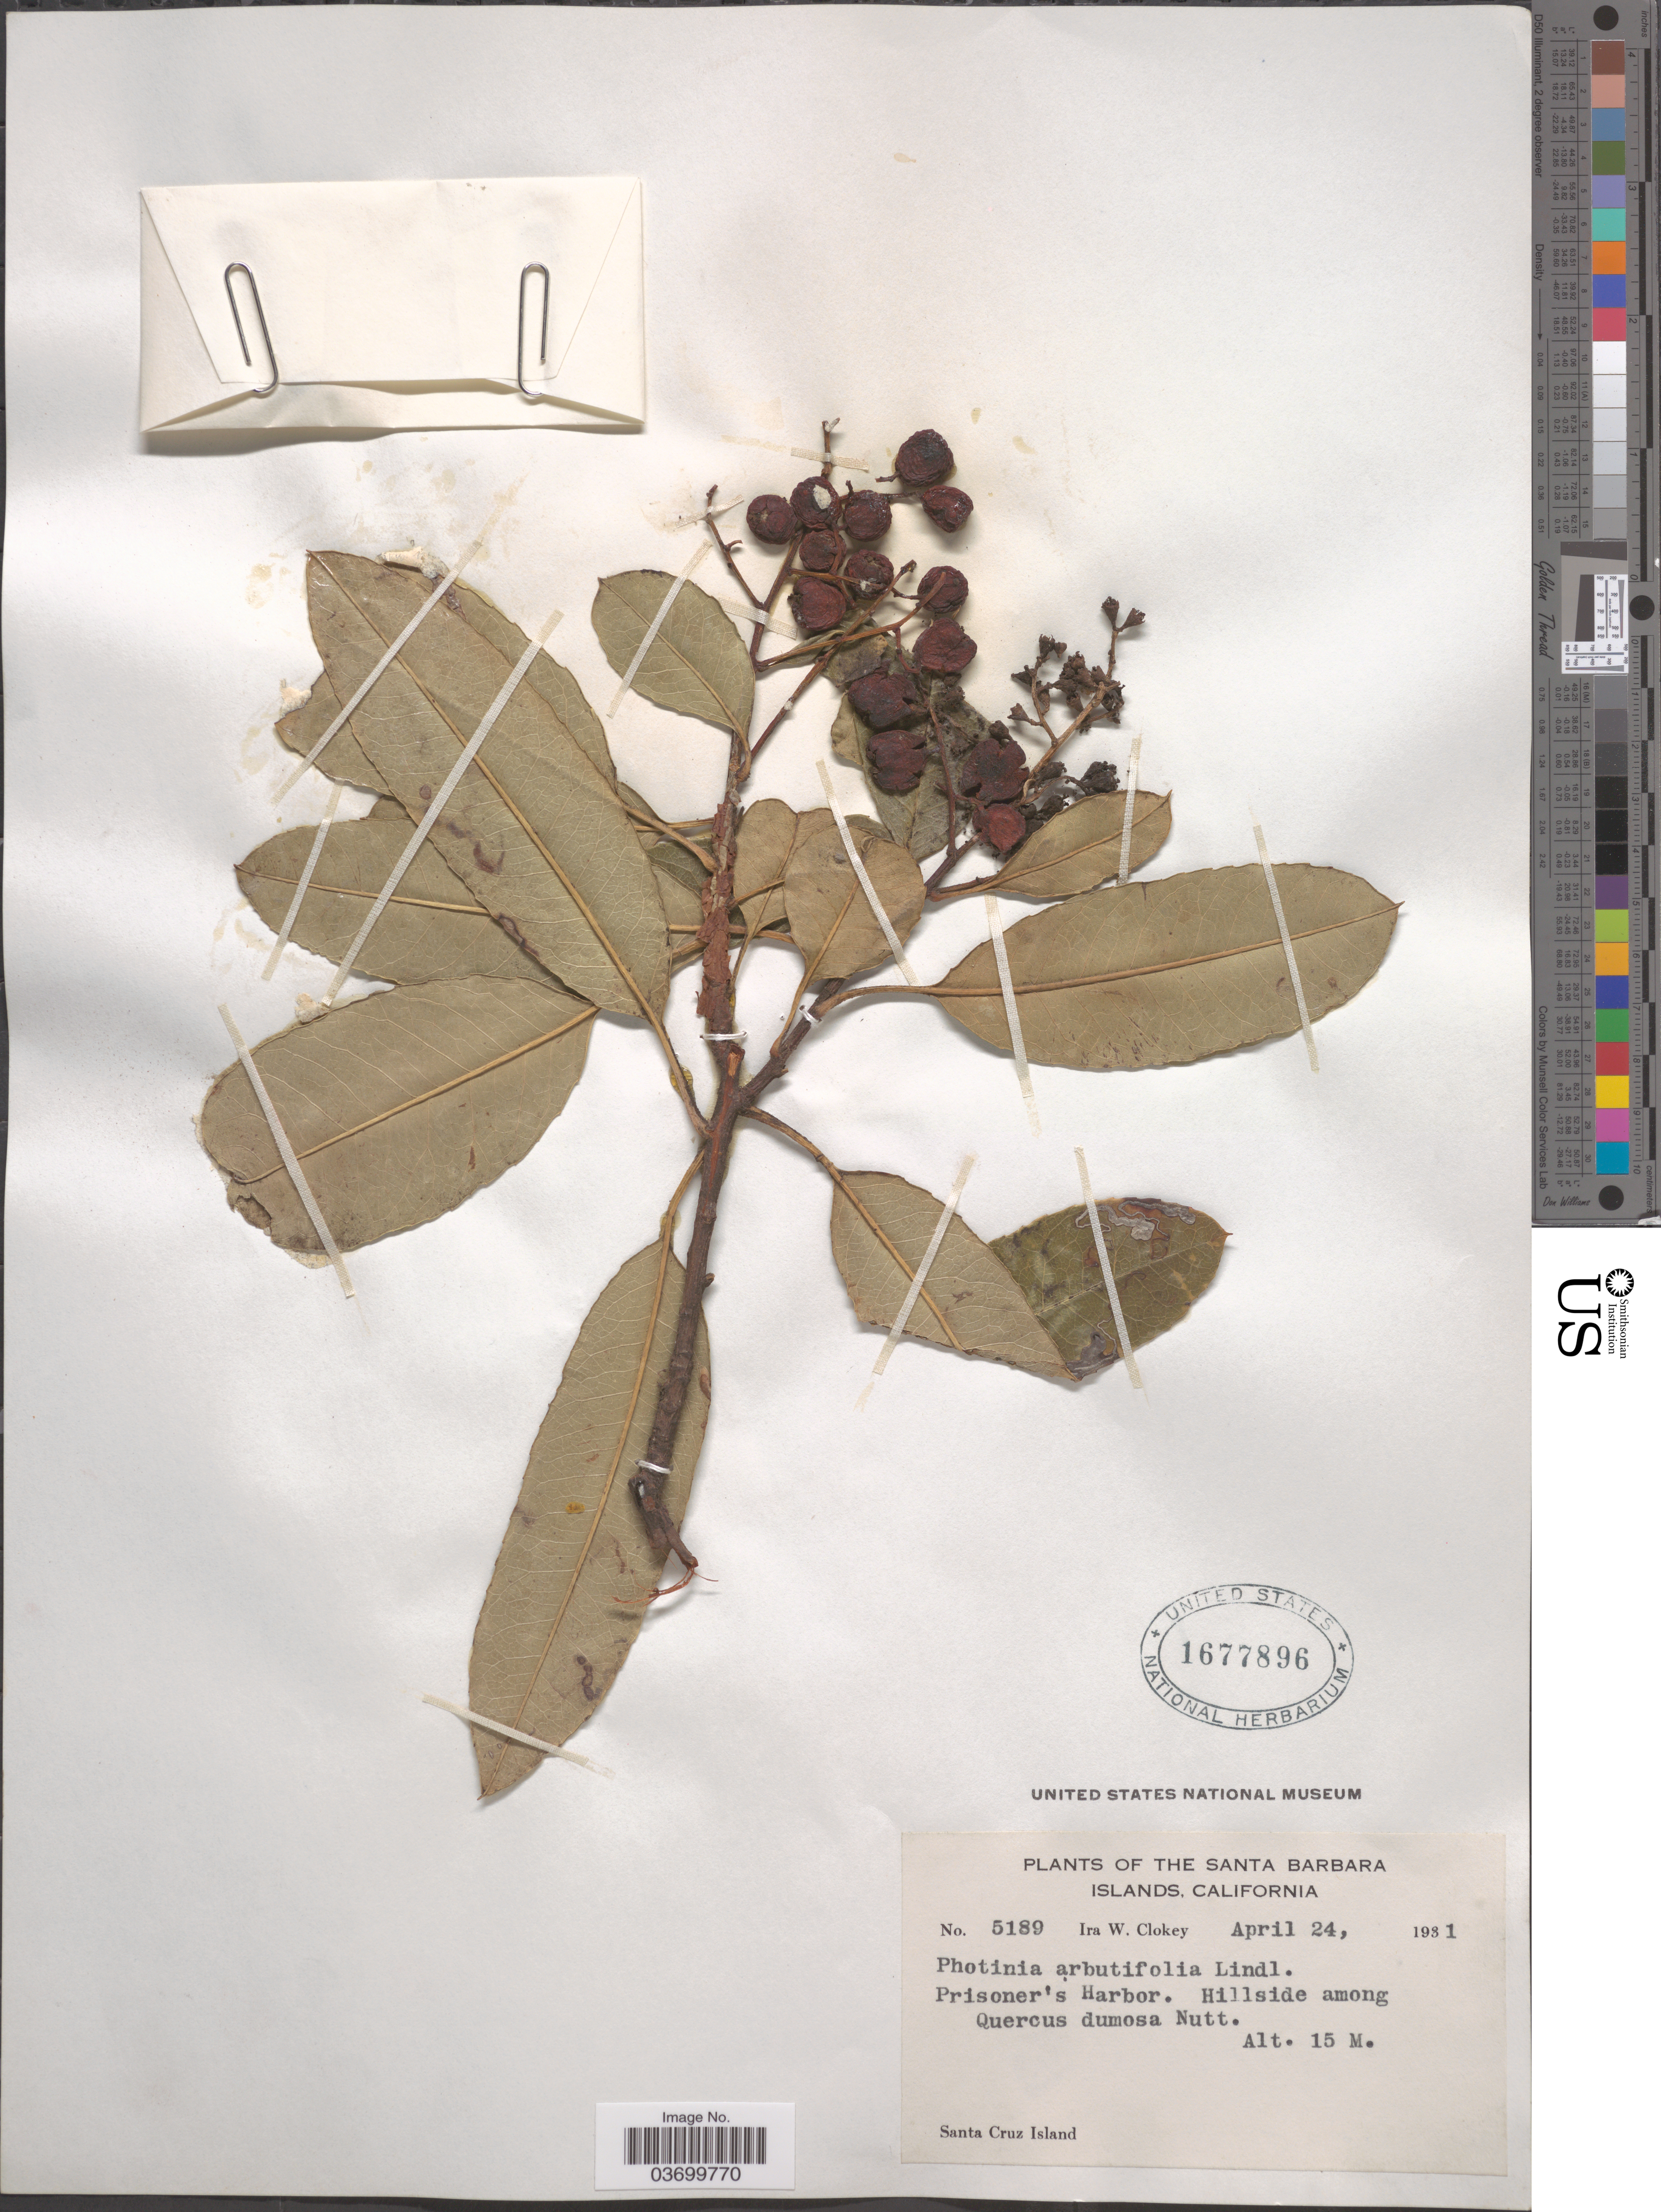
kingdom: Plantae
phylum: Tracheophyta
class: Magnoliopsida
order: Rosales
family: Rosaceae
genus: Heteromeles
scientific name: Heteromeles arbutifolia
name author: (Lindl.) Roemer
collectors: I. W. Clokey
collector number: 5189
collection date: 1931-04-24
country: United States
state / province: California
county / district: Santa Barbara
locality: The Santa Barbara Islands. Prisoner's Harbor. Hillside. Santa Cruz Island.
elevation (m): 15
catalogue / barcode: US 1677896